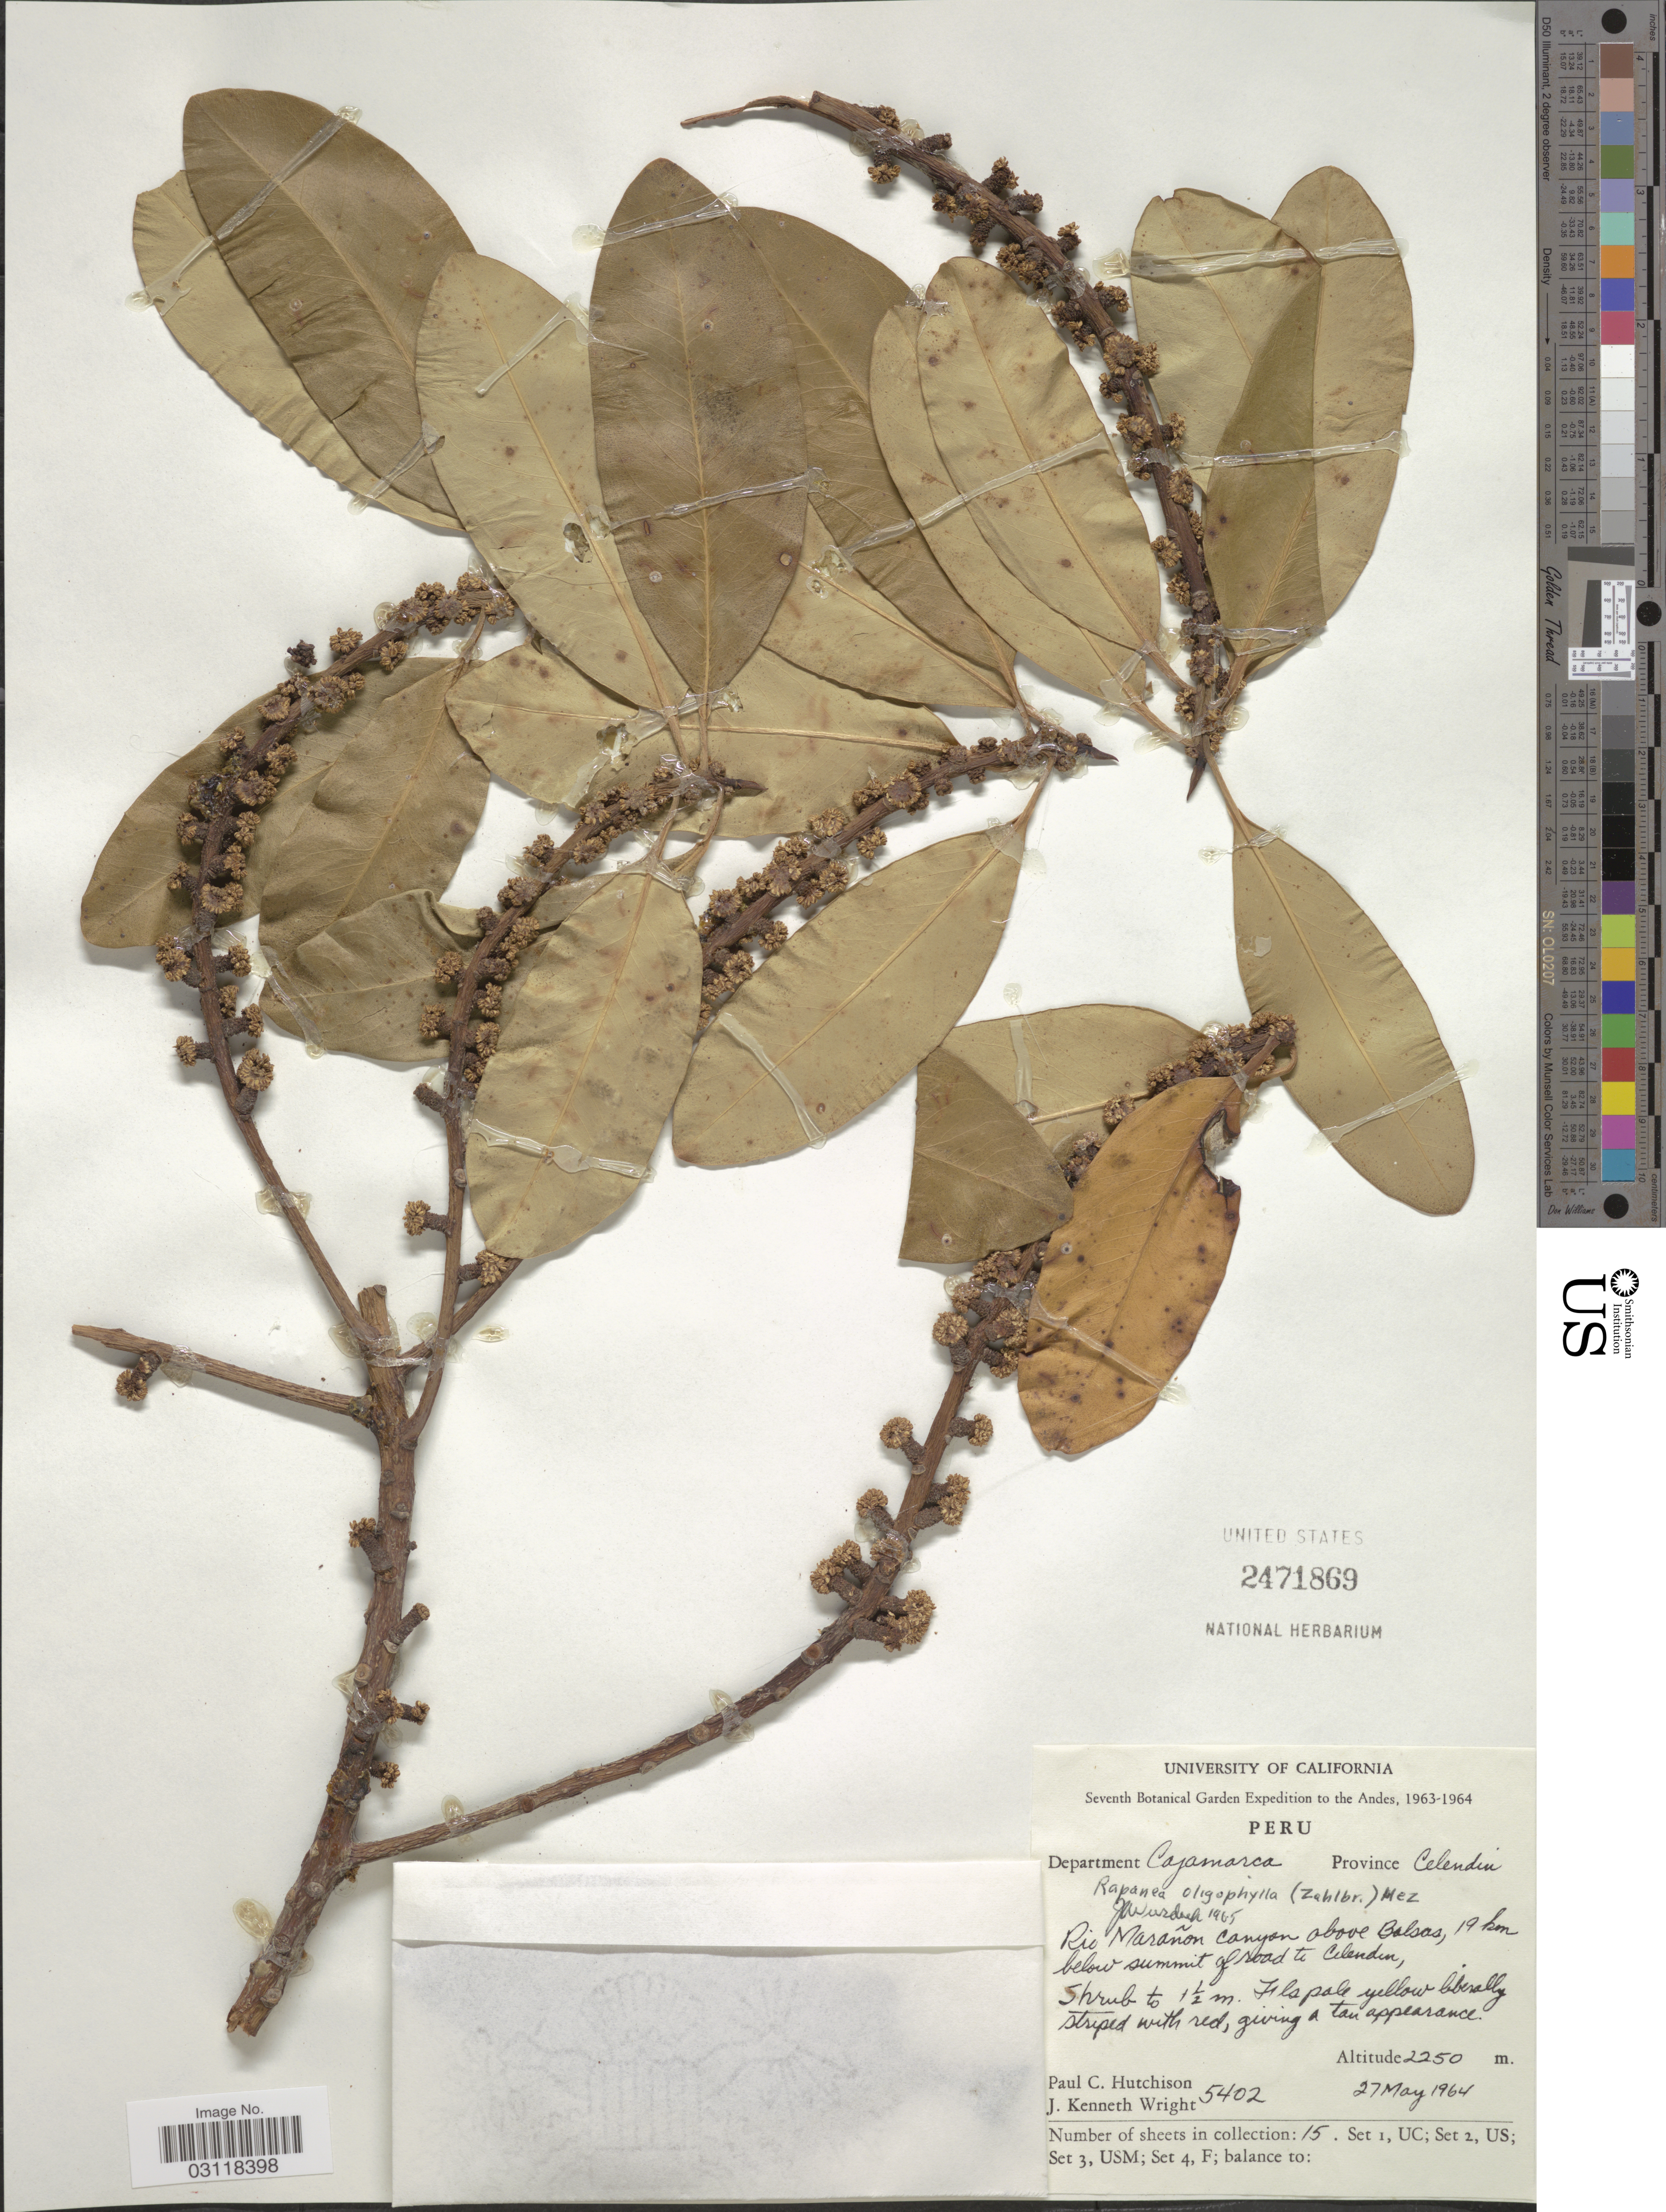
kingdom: Plantae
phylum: Tracheophyta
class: Magnoliopsida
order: Ericales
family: Primulaceae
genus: Rapanea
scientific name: Rapanea oligophylla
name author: (Zahlbr.) Mez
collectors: P. C. Hutchison & J. K. Wright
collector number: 5402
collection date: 1964-05-27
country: Peru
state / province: Cajamarca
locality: Department Cajamarca. Province Celendin. Rio Marañon Canyon above Balsas, 19 km below summit of road to Celendin.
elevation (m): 2250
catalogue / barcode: US 2471869